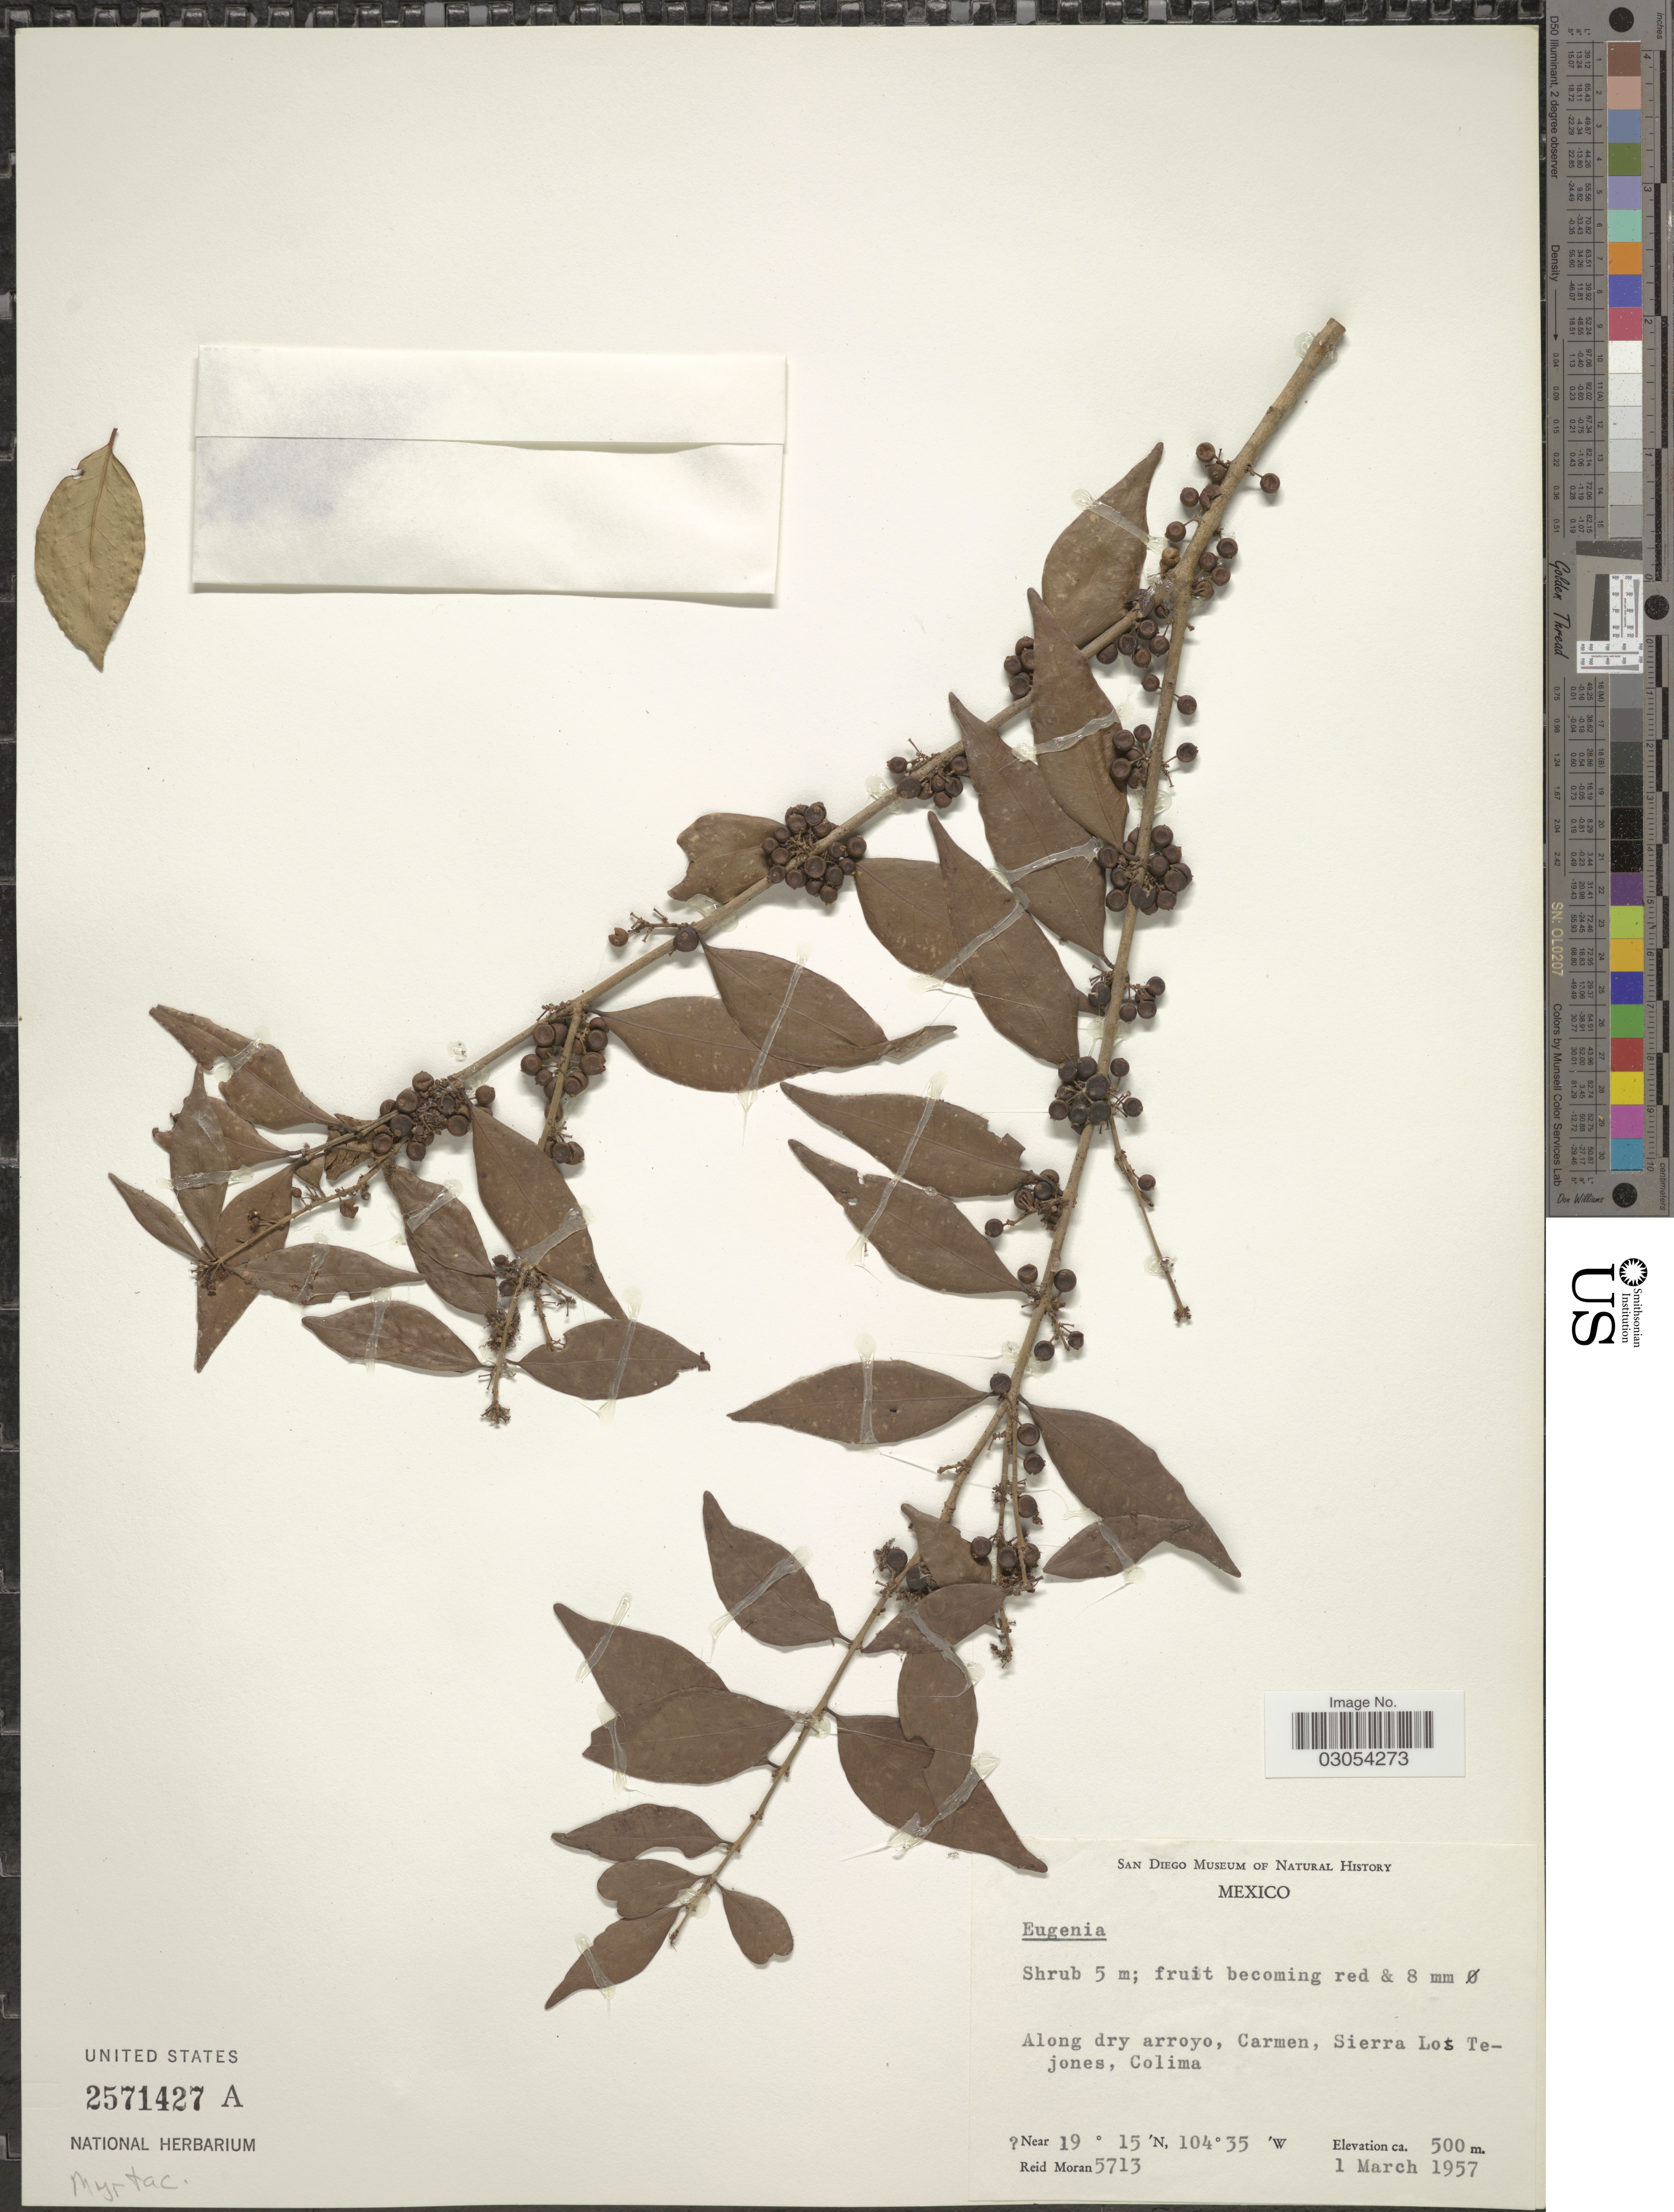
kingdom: Plantae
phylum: Tracheophyta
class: Magnoliopsida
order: Myrtales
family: Myrtaceae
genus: Eugenia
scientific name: Eugenia sp.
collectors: R. Moran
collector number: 5713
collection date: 1957-03-01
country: Mexico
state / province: Colima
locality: Along dry arroyo, Carmen, Sierra Los Tejones, Colima.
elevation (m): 500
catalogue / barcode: US 2571427A